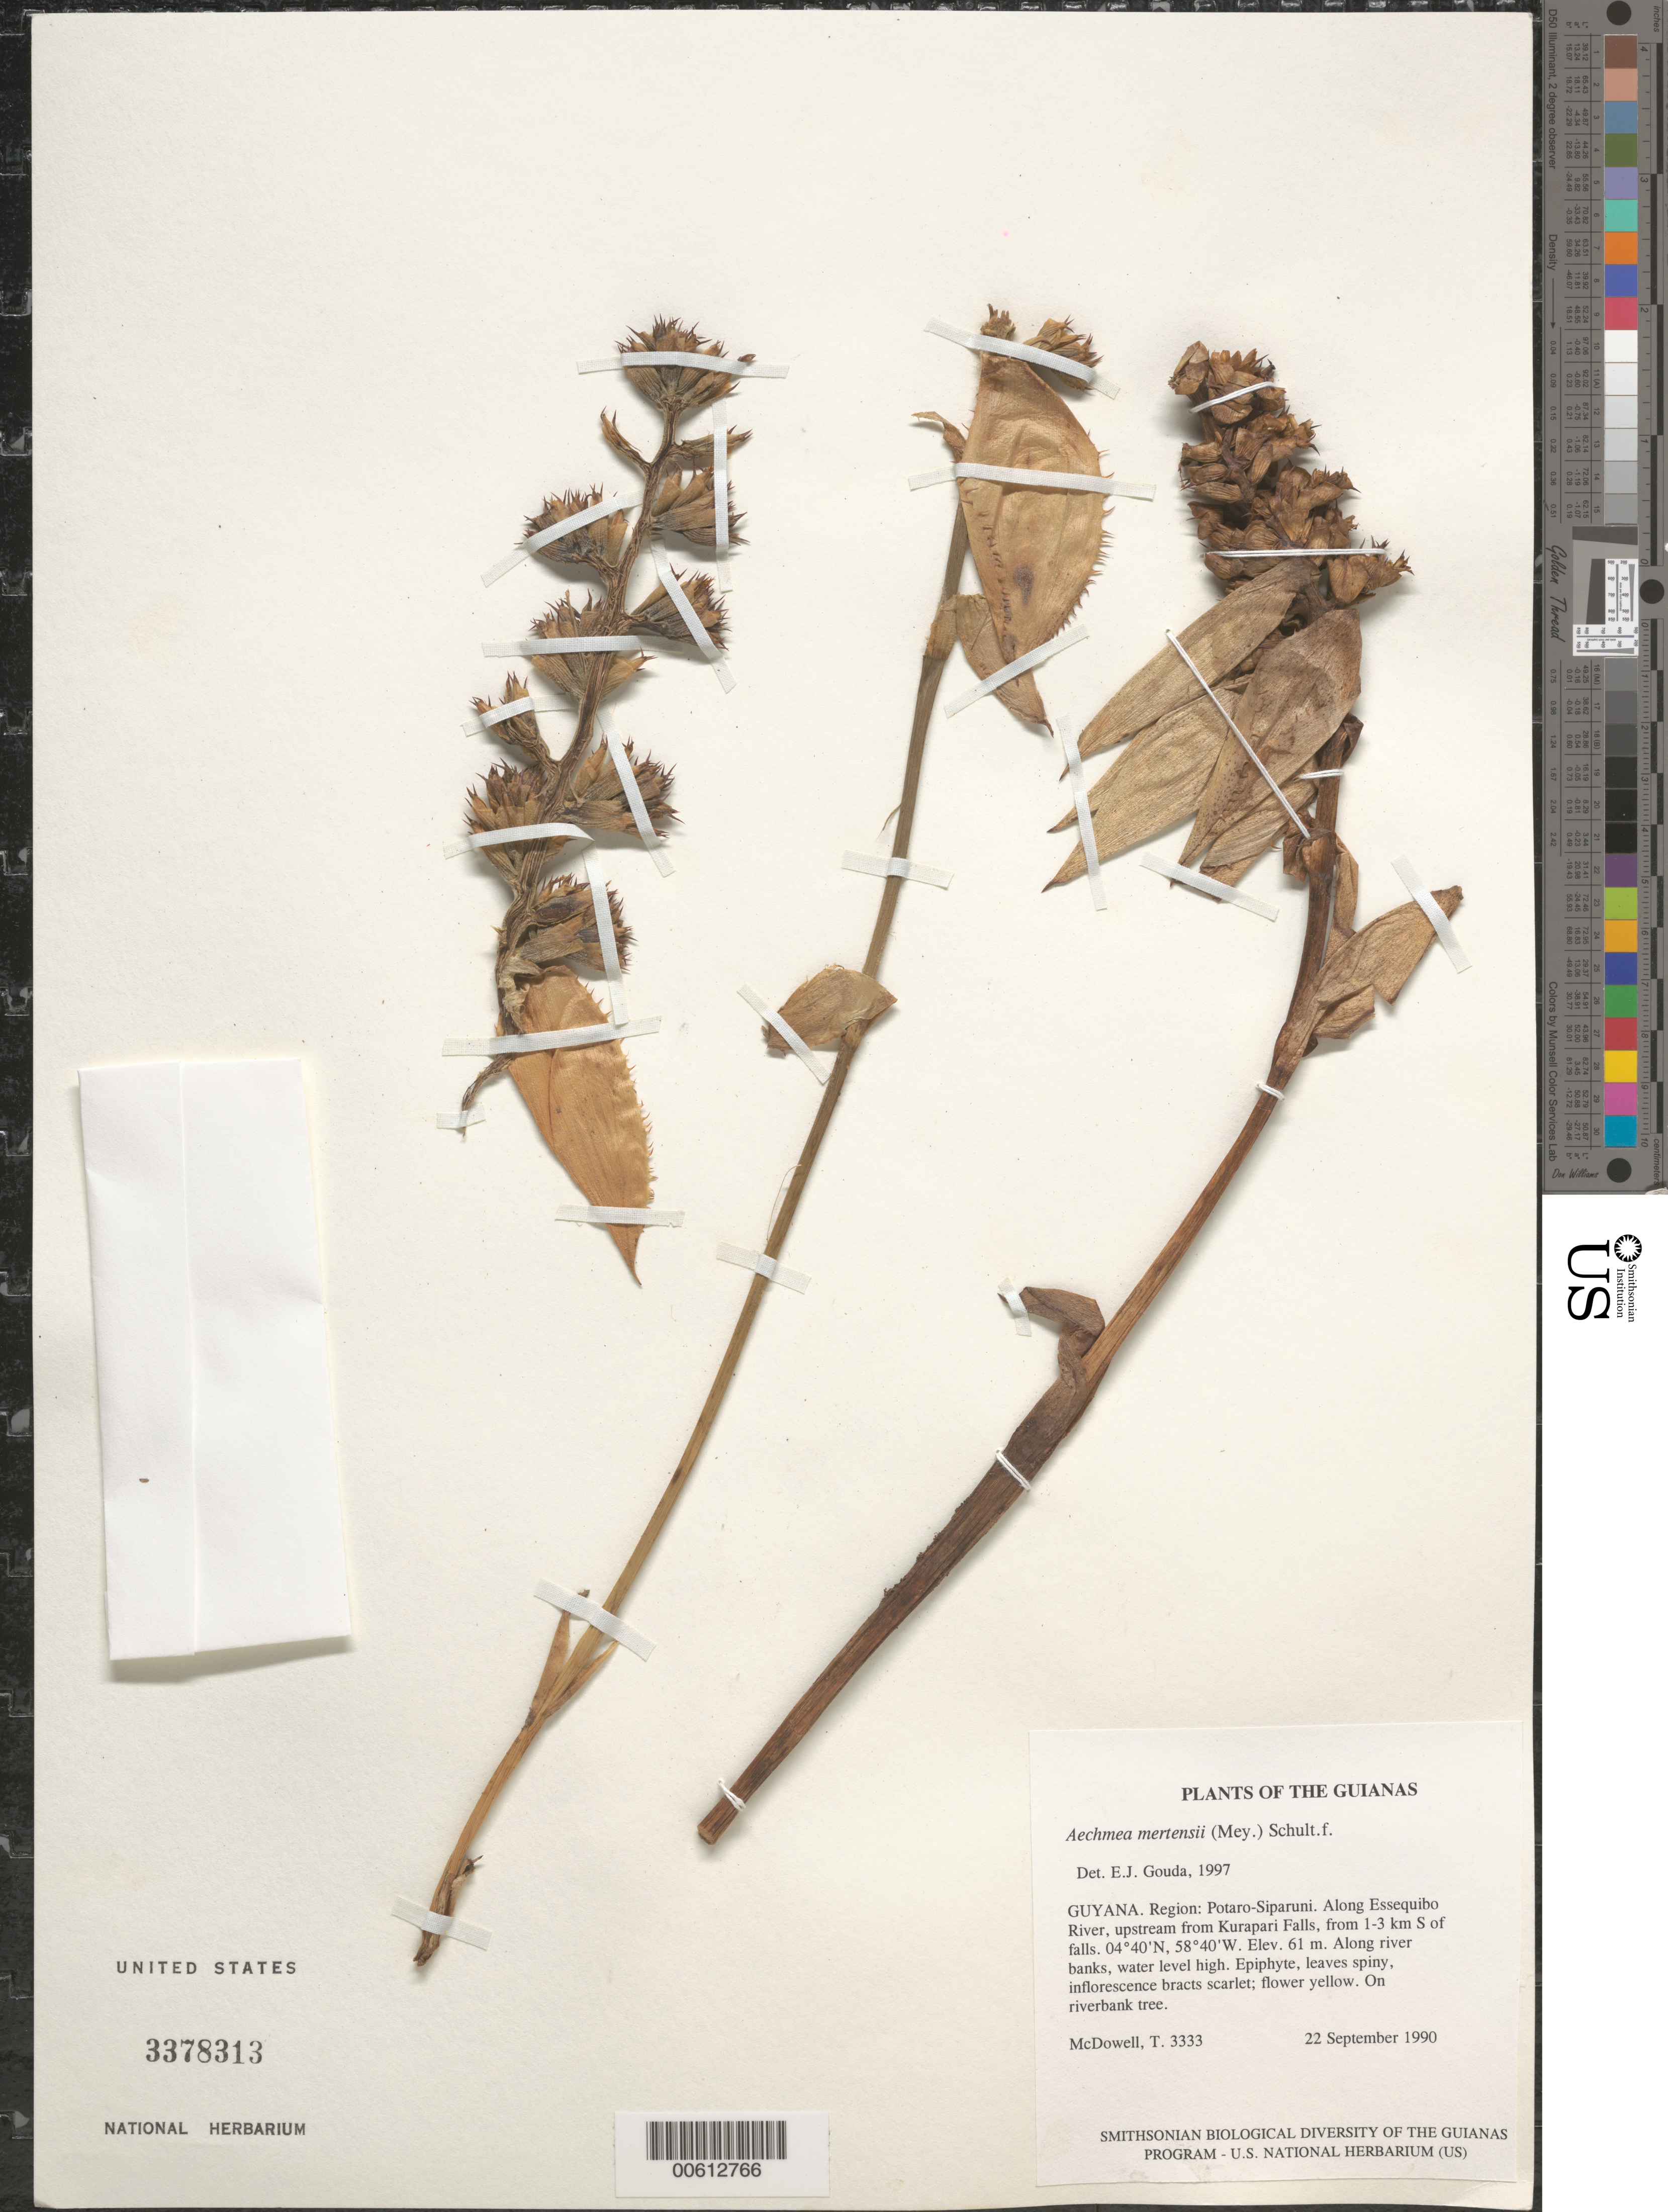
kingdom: Plantae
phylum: Tracheophyta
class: Liliopsida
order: Poales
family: Bromeliaceae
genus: Aechmea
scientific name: Aechmea mertensii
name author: (G. Mey.) Schult. & Schult. f.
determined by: Gouda, E. J.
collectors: T. McDowell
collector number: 3333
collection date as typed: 22 September 1990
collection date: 1990-09-22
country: Guyana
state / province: Potaro-Siparuni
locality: Along Essequibo River, upstream from Kurupukari Falls, from 1-3 km S of falls. Iwokrama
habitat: Along river banks, water level high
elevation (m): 61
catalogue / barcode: US 3378313